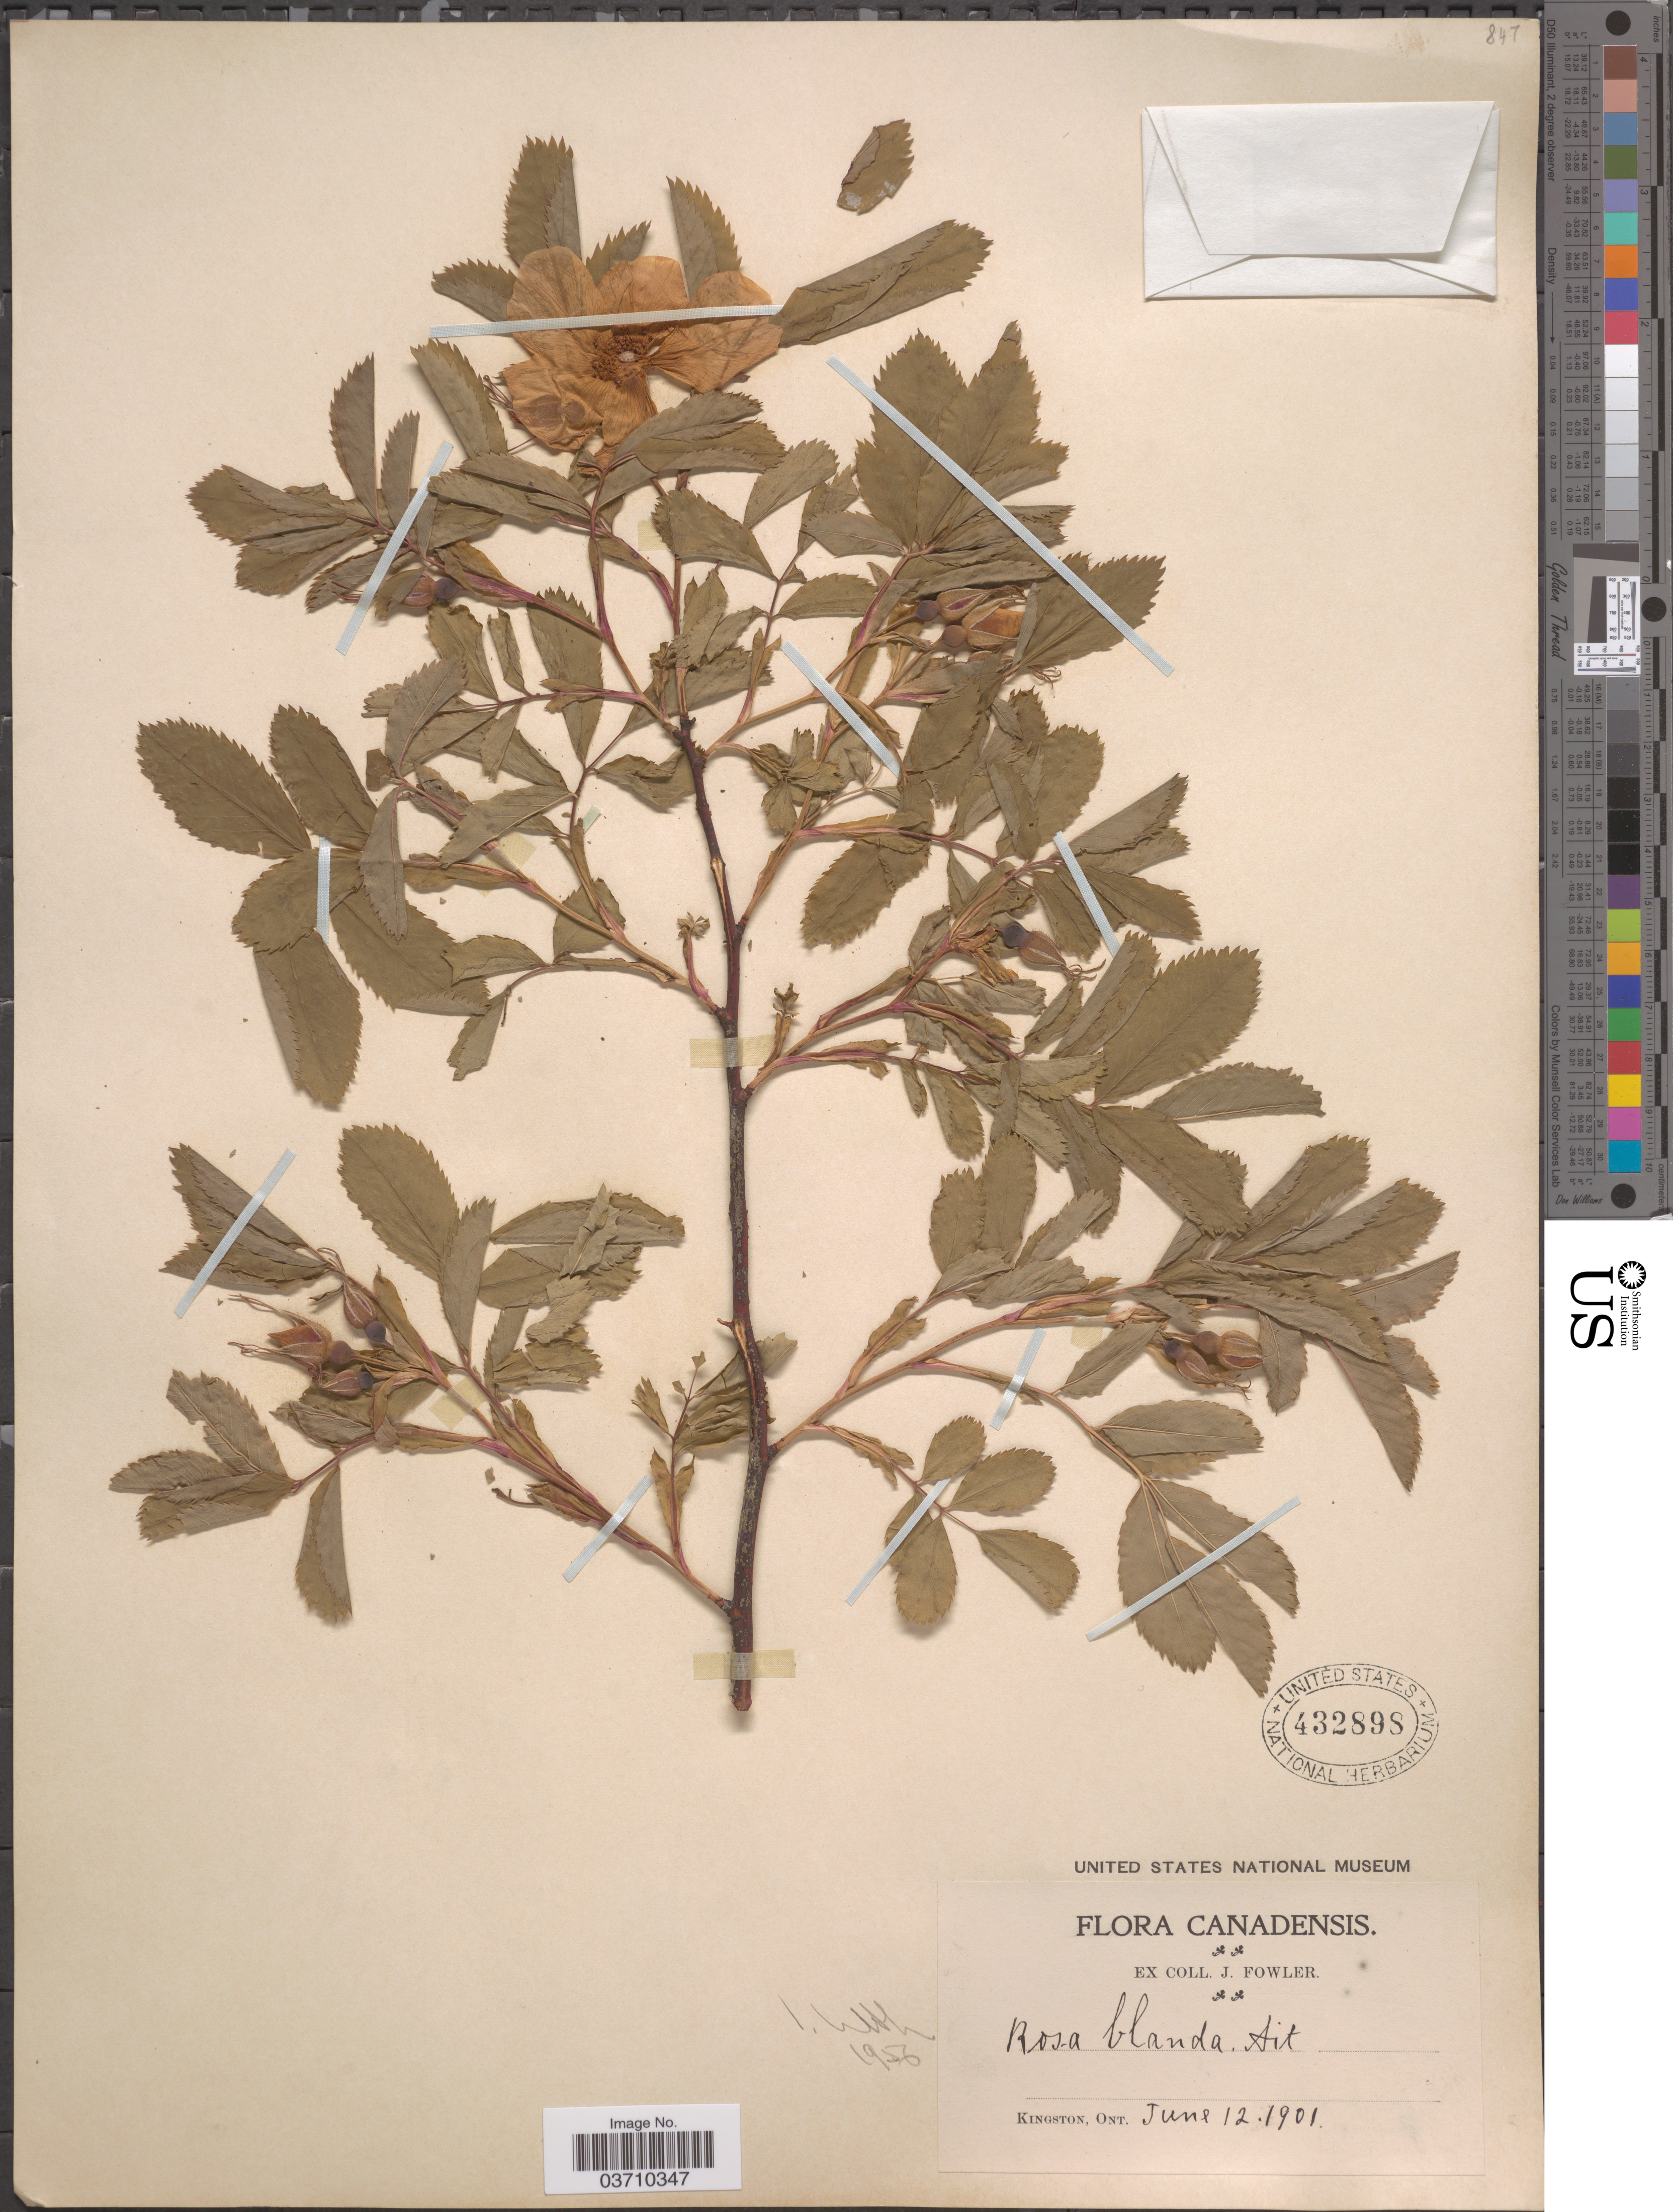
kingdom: Plantae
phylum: Tracheophyta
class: Magnoliopsida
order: Rosales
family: Rosaceae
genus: Rosa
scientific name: Rosa blanda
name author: Aiton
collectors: J. Fowler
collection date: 1901-06-12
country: Canada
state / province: Ontario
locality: Kingston.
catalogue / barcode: US 432898